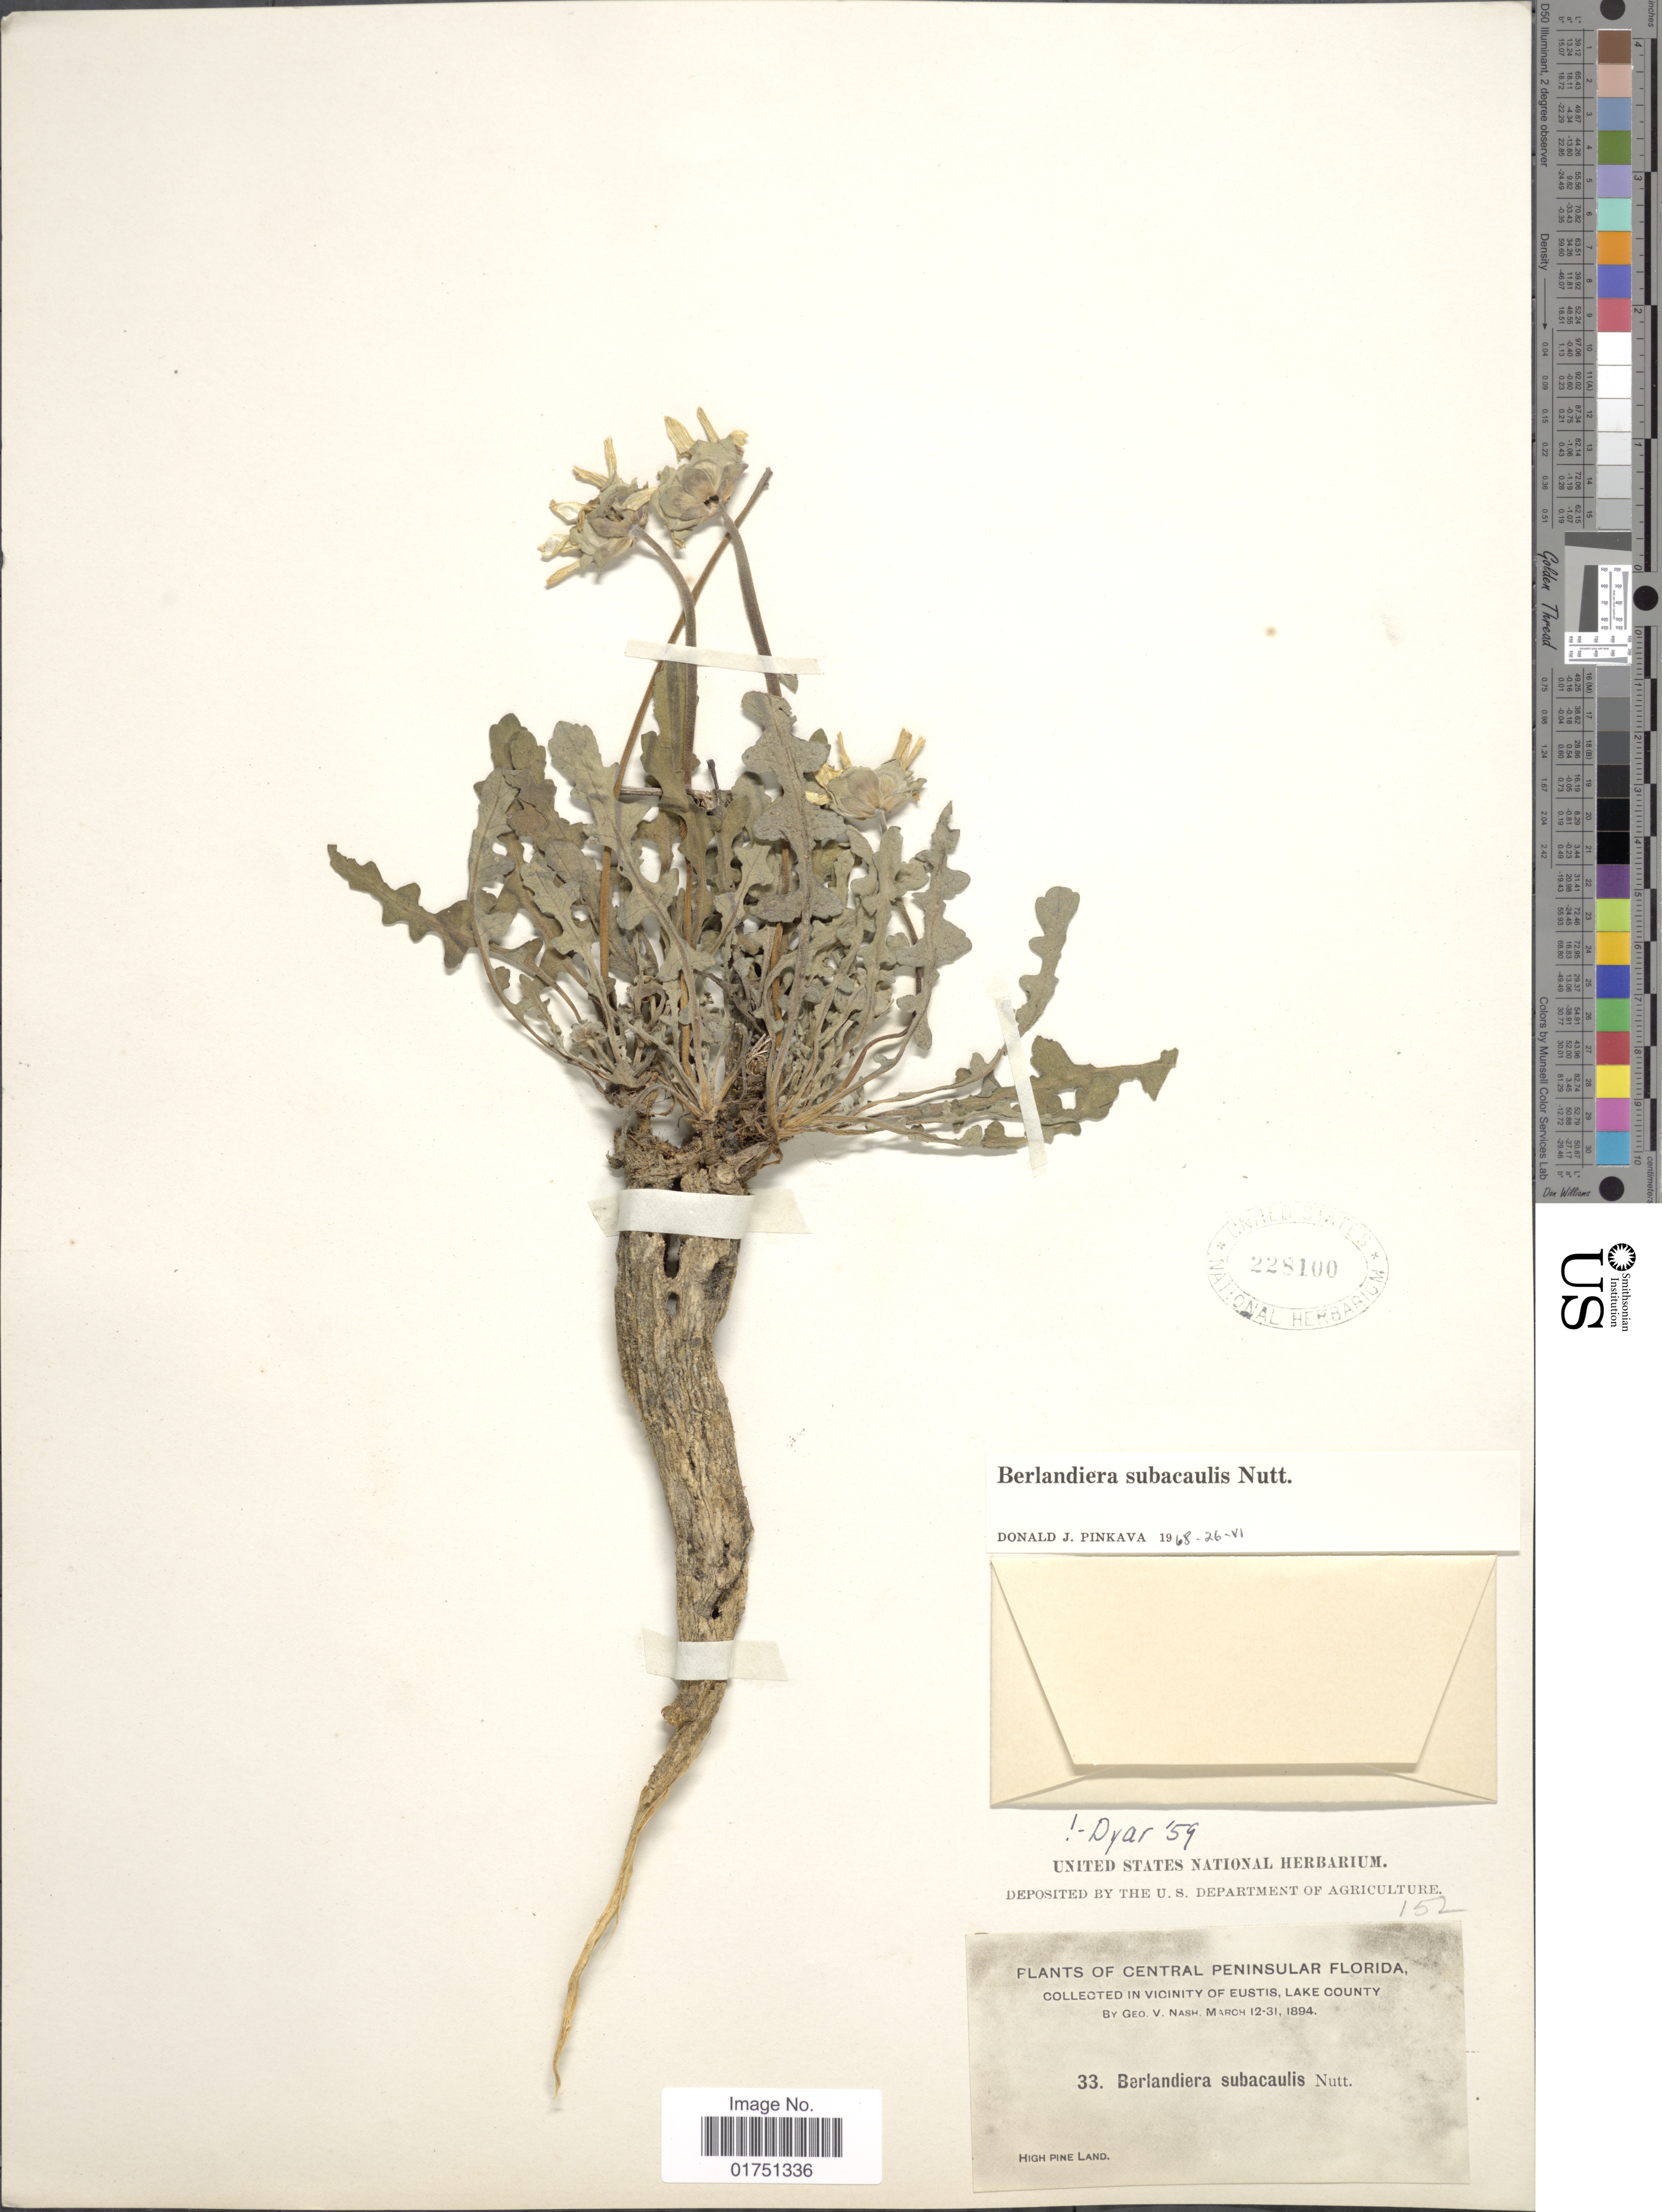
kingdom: Plantae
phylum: Tracheophyta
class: Magnoliopsida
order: Asterales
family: Asteraceae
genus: Berlandiera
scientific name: Berlandiera subacaulis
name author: Nutt.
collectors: G. V. Nash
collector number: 33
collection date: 1894-03-12/1894-03-31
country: United States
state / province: Florida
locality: Central Peninsular Florida. In Vicinity of Eustis, Lake County. High Pine Land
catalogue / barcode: US 228100